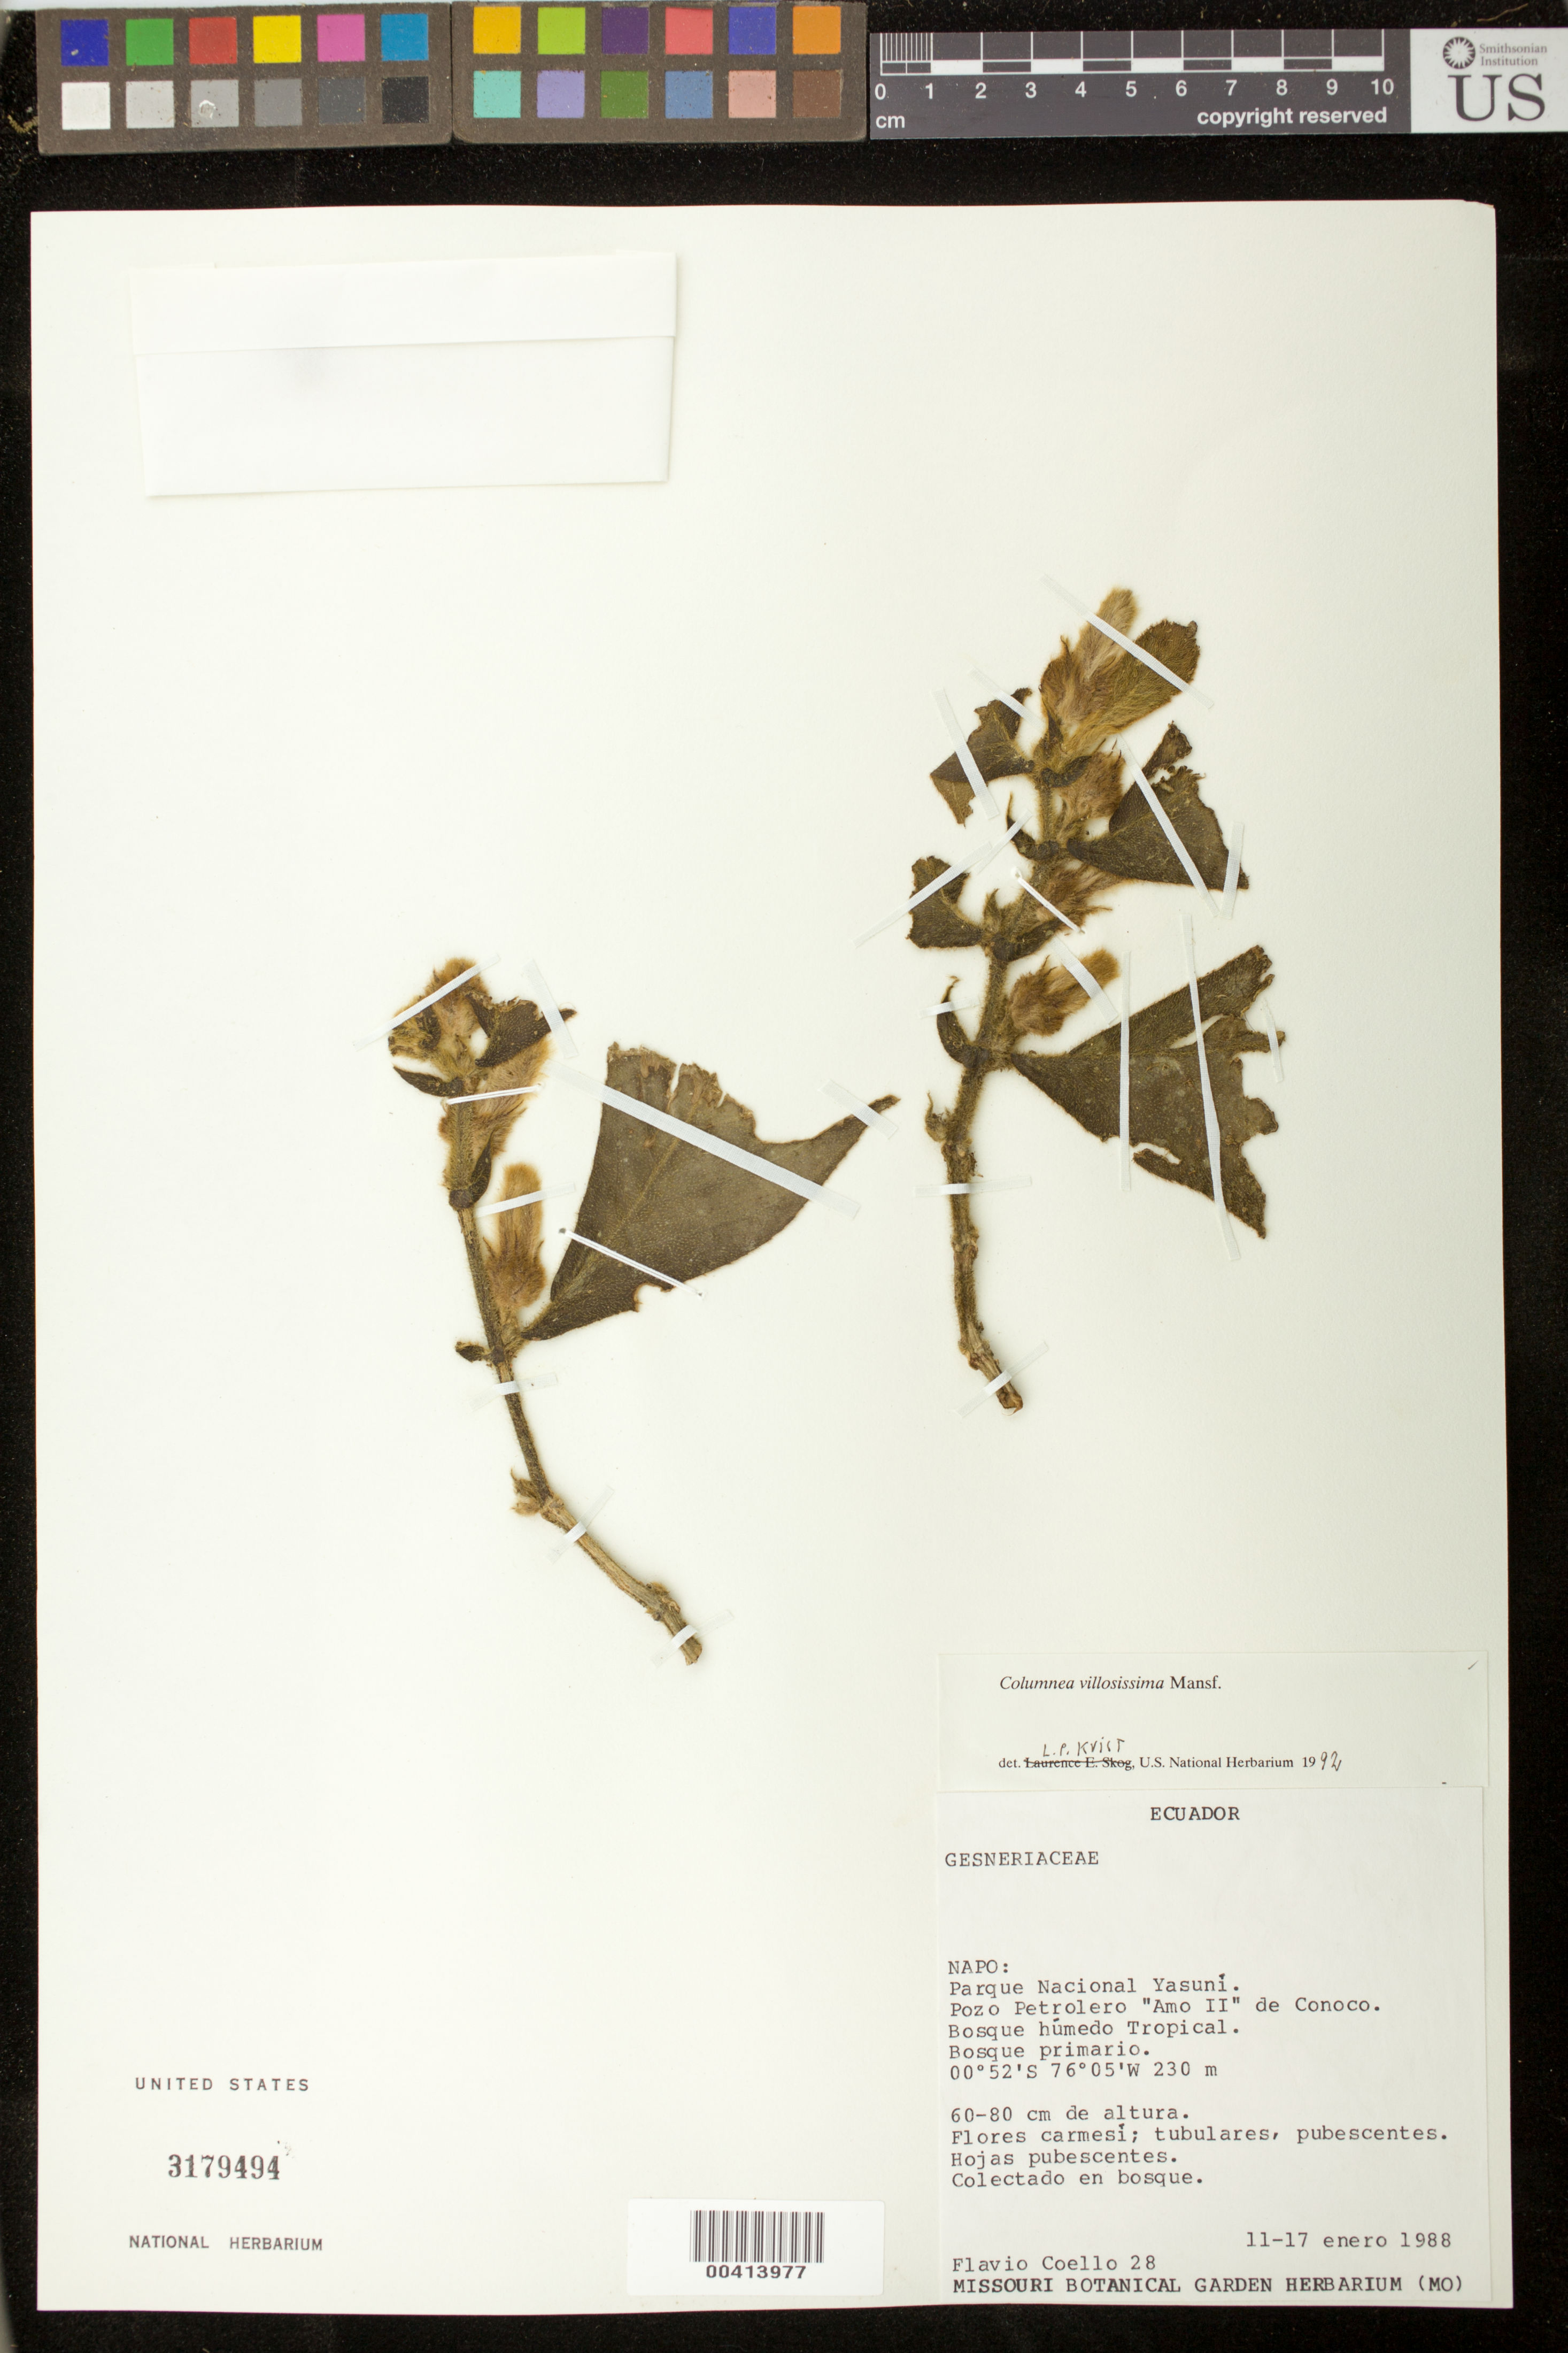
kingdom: Plantae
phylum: Tracheophyta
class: Magnoliopsida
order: Lamiales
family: Gesneriaceae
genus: Columnea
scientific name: Columnea villosissima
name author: Mansf.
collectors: F. Coello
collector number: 28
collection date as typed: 11-17 Jan 1988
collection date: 1988-01-11/1988-01-17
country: Ecuador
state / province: Napo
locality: Yasuni National Park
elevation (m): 230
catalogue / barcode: US 3179494